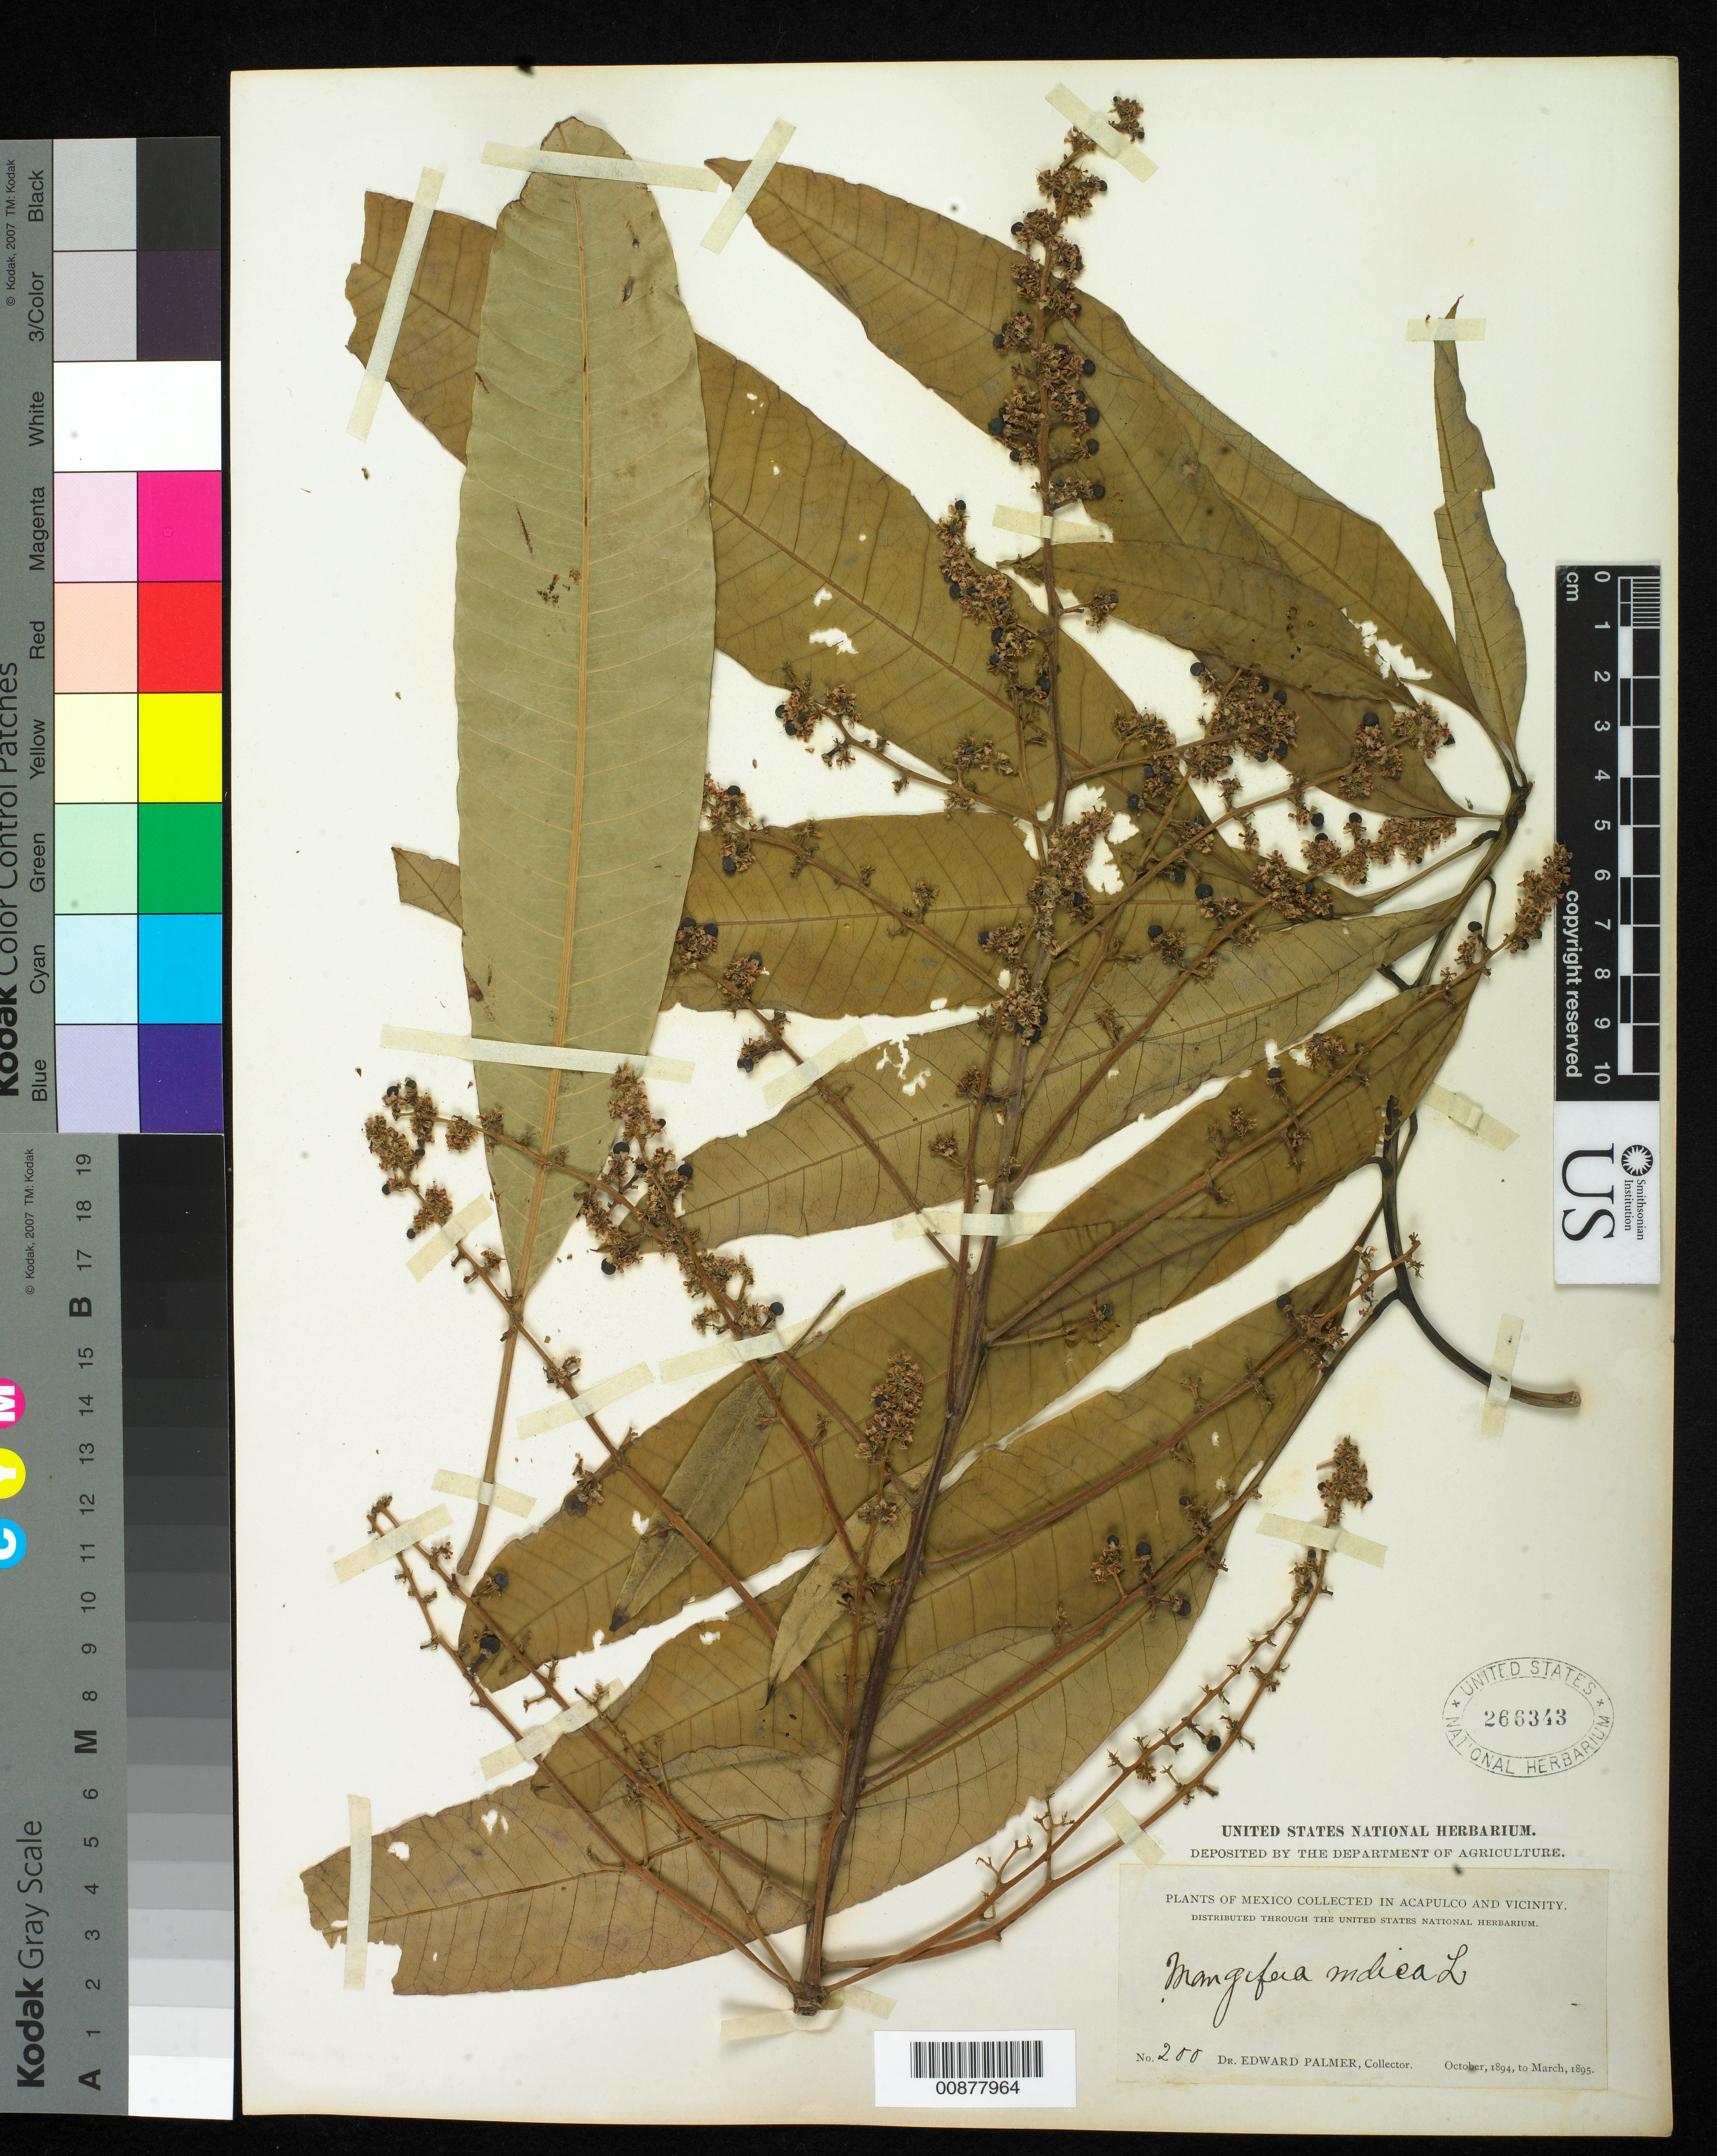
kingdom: Plantae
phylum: Tracheophyta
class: Magnoliopsida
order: Sapindales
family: Anacardiaceae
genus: Mangifera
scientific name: Mangifera indica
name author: L.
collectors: E. Palmer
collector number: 200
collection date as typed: Oct 1894 to -- Mar 1895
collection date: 1894-10/1895-03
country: Mexico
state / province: Guerrero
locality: Acapulco, Guerrero and vicinity.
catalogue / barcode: US 266343